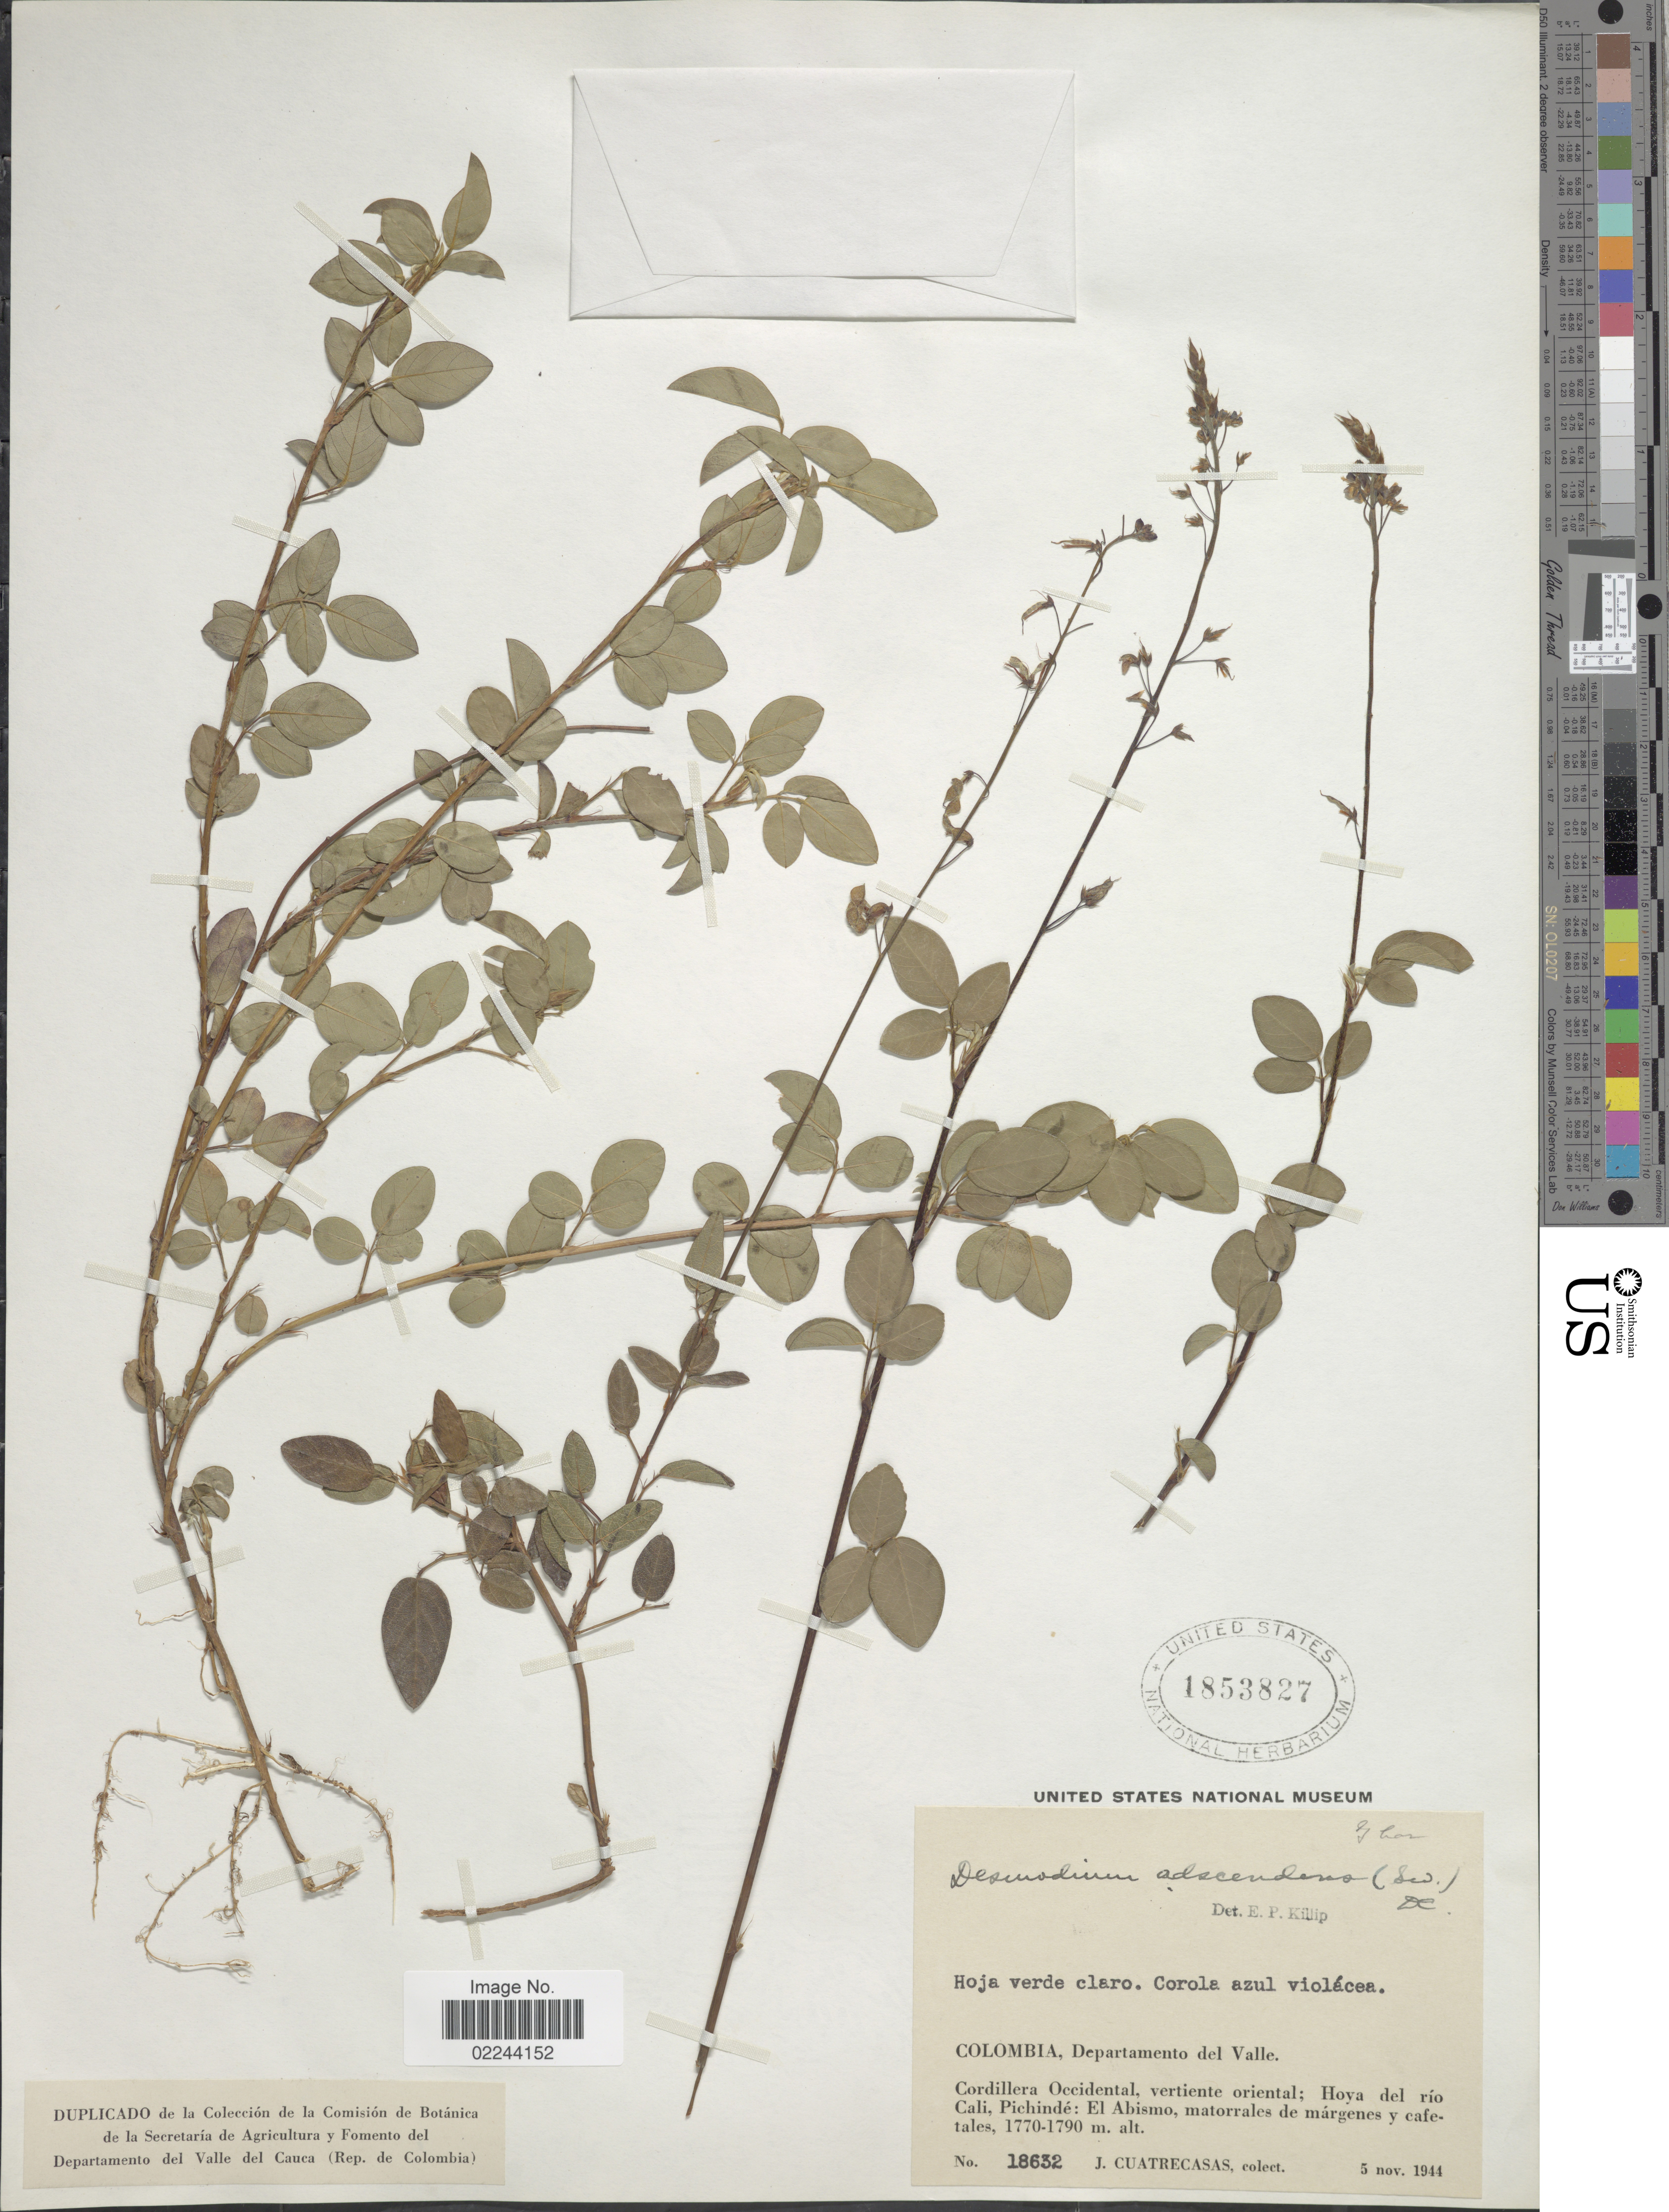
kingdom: Plantae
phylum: Tracheophyta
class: Magnoliopsida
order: Fabales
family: Fabaceae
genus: Grona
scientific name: Grona adscendens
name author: (Sw.) H. Ohashi & K. Ohashi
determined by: Strong, Mark T., (BOT), Smithsonian Institution - National Museum of Natural History (UNITED STATES)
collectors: J. Cuatrecasas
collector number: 18632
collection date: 1944-11-05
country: Colombia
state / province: Valle del Cauca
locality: Departamento del Valle, Cordillera Occidental, vertiente oriental; Hoya del río Cali, Pichindé: El Abismo, matorrales de márgenes y cafetales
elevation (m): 1770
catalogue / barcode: US 1853827